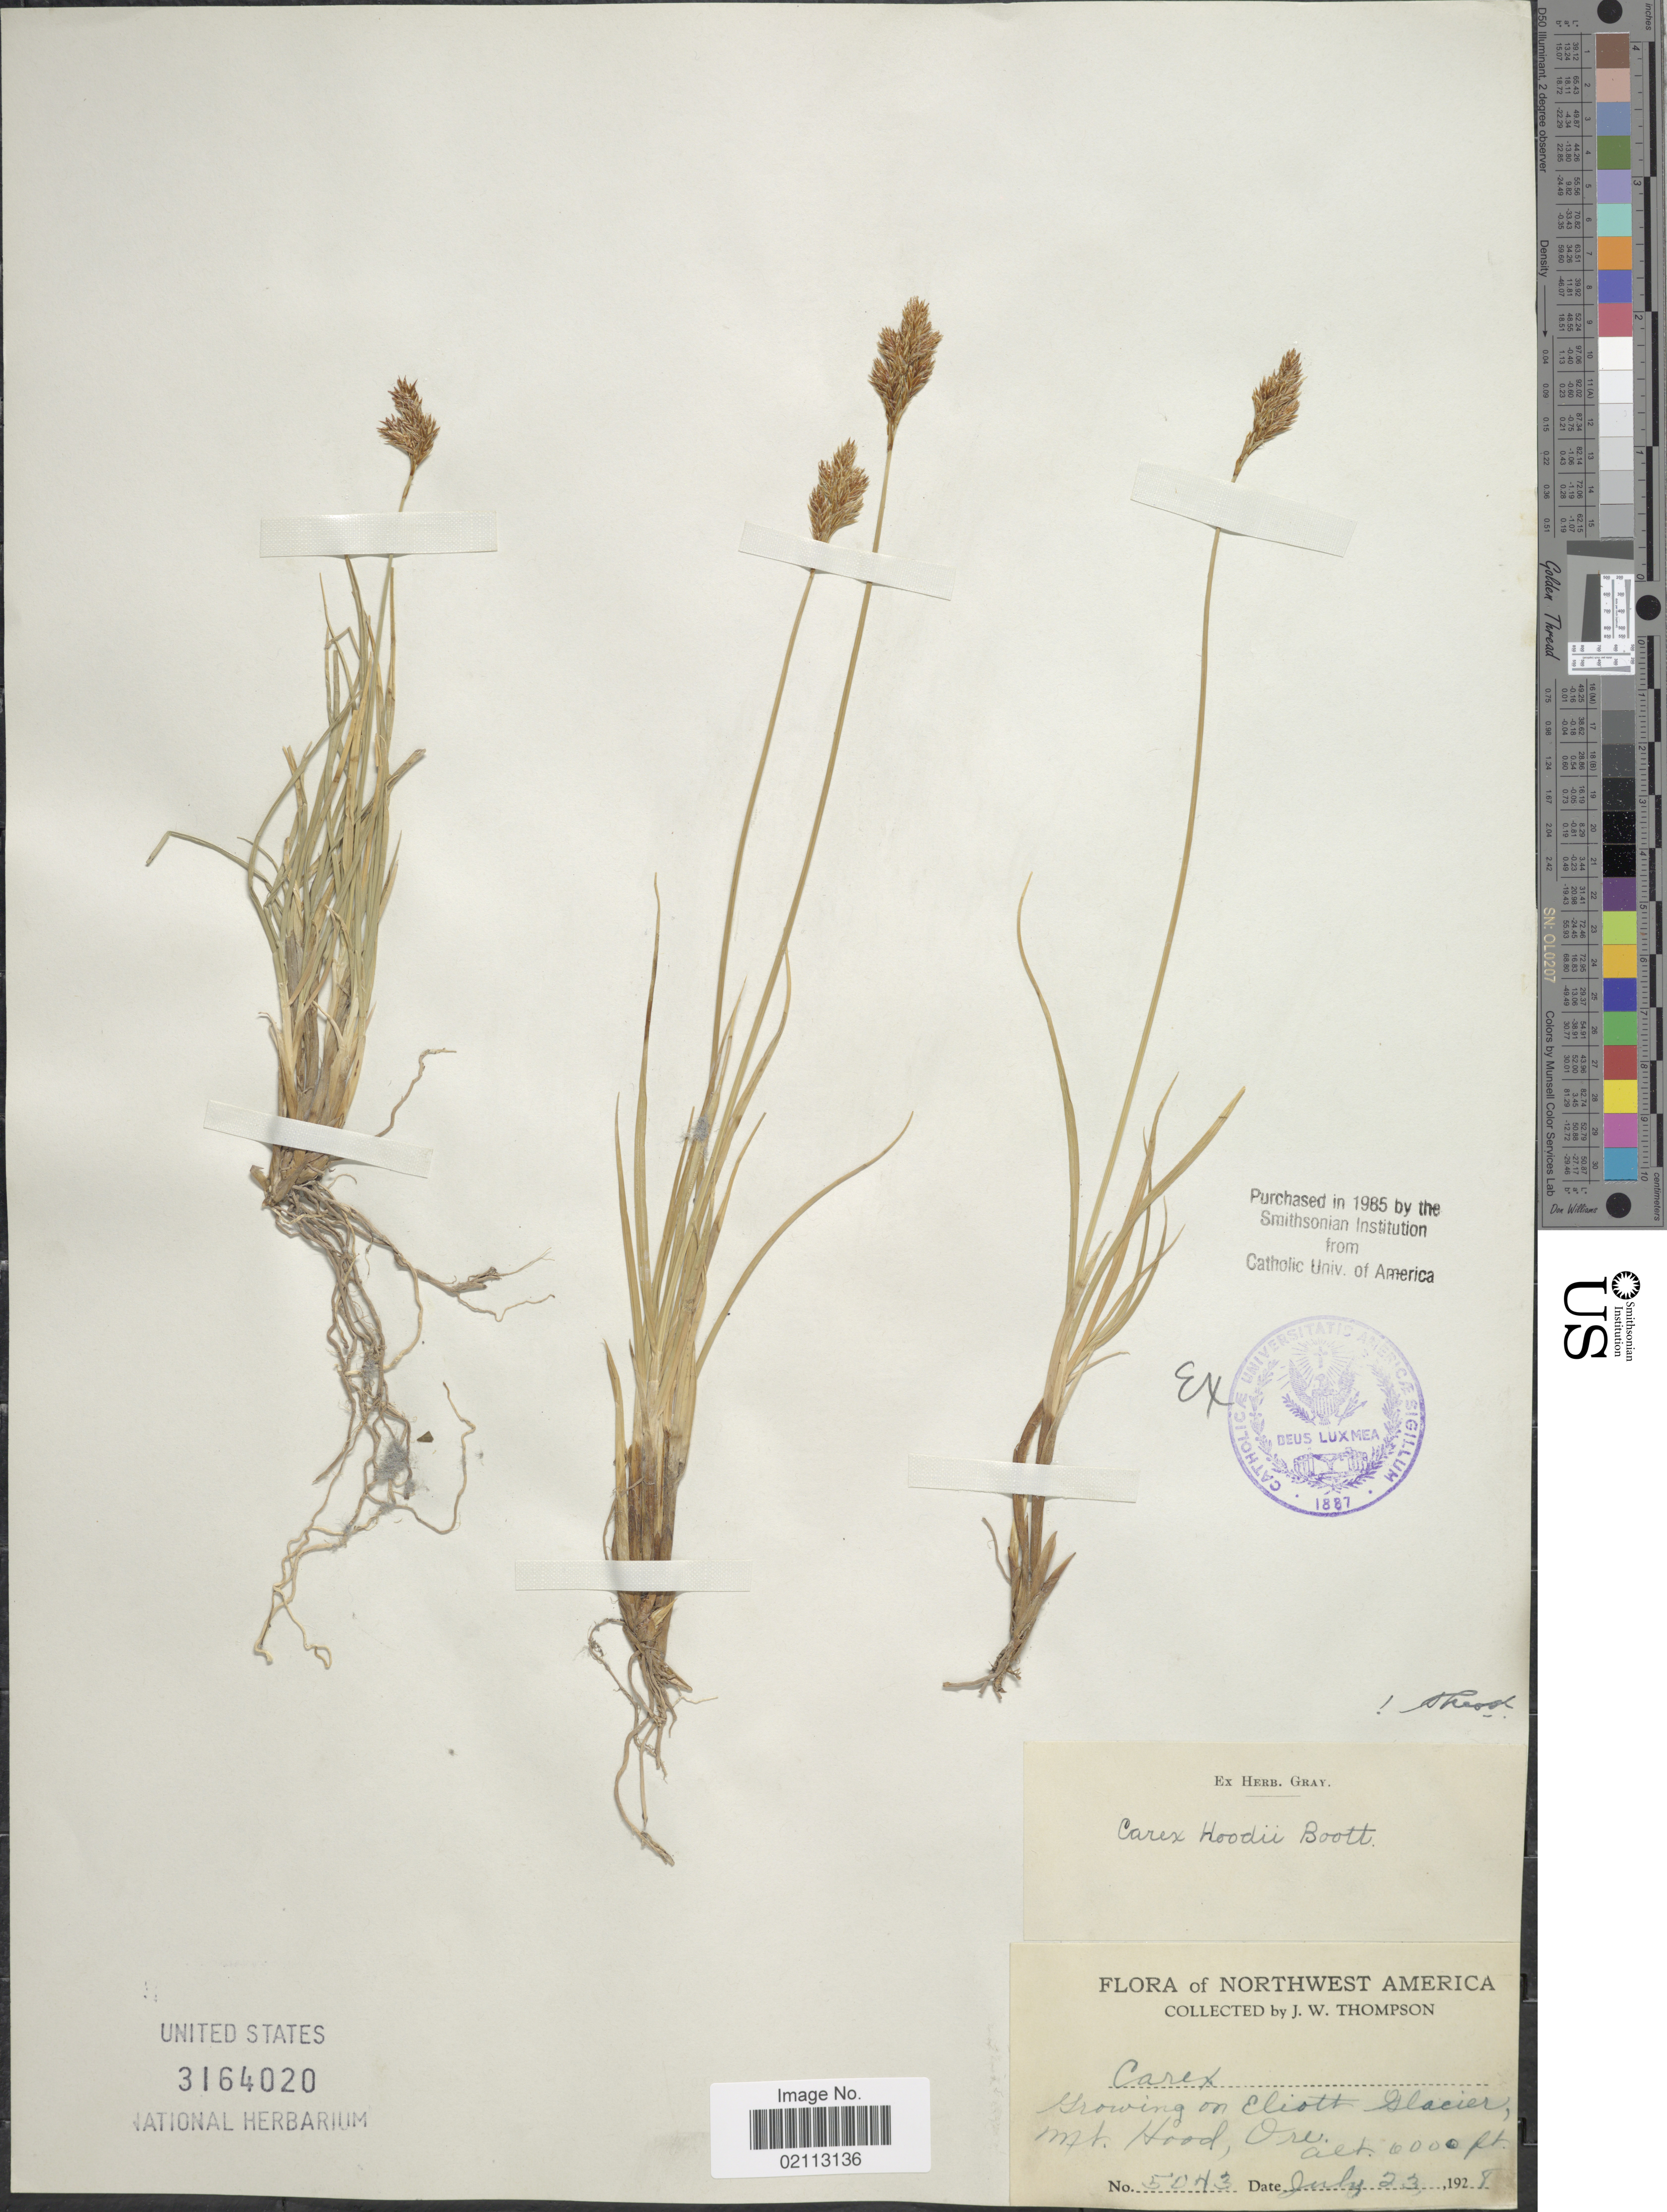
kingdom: Plantae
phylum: Tracheophyta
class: Liliopsida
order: Poales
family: Cyperaceae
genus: Carex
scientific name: Carex hoodii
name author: Boott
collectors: J. W. Thompson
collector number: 5043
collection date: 1928-07-23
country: United States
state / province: Oregon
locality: Eliott Glacier, Mt. Hood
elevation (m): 1829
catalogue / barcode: US 3164020